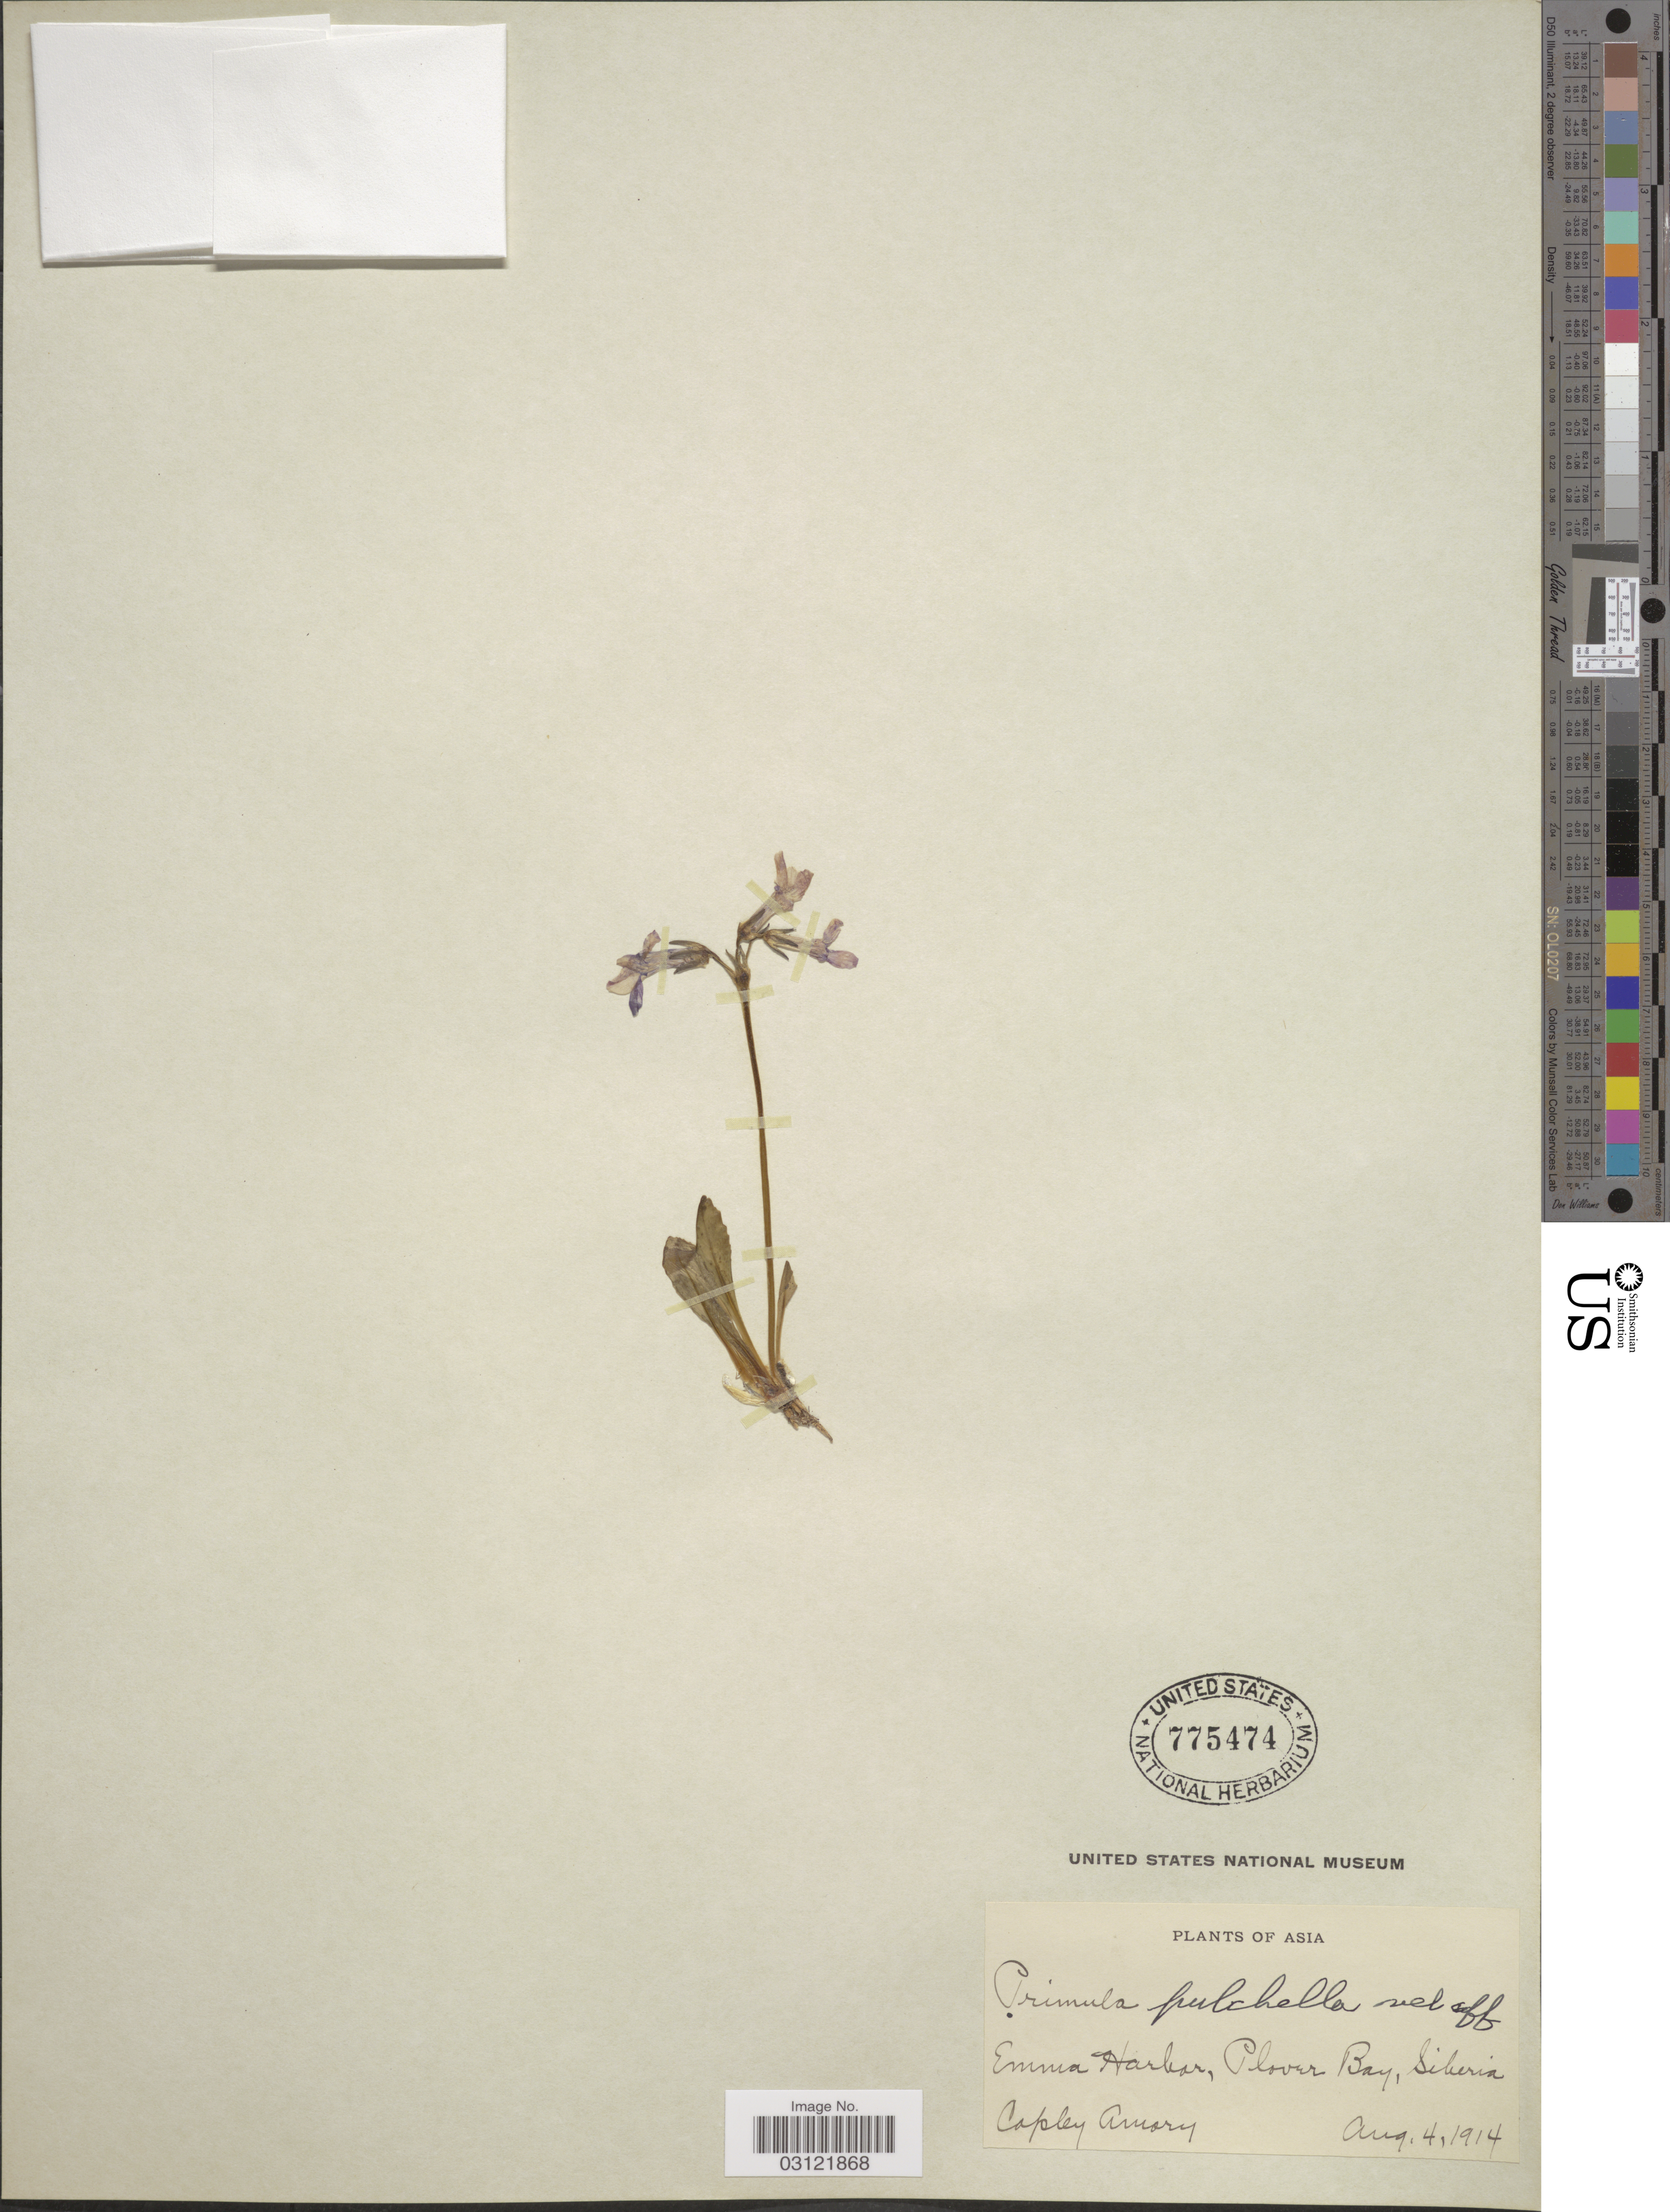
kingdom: Plantae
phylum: Tracheophyta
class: Magnoliopsida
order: Ericales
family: Primulaceae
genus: Primula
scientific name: Primula pulchella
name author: Franch.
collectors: C. Amory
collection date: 1914-08-04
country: Russian Federation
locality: Emma Harbor, Plover Bay, Siberia.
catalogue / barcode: US 775474